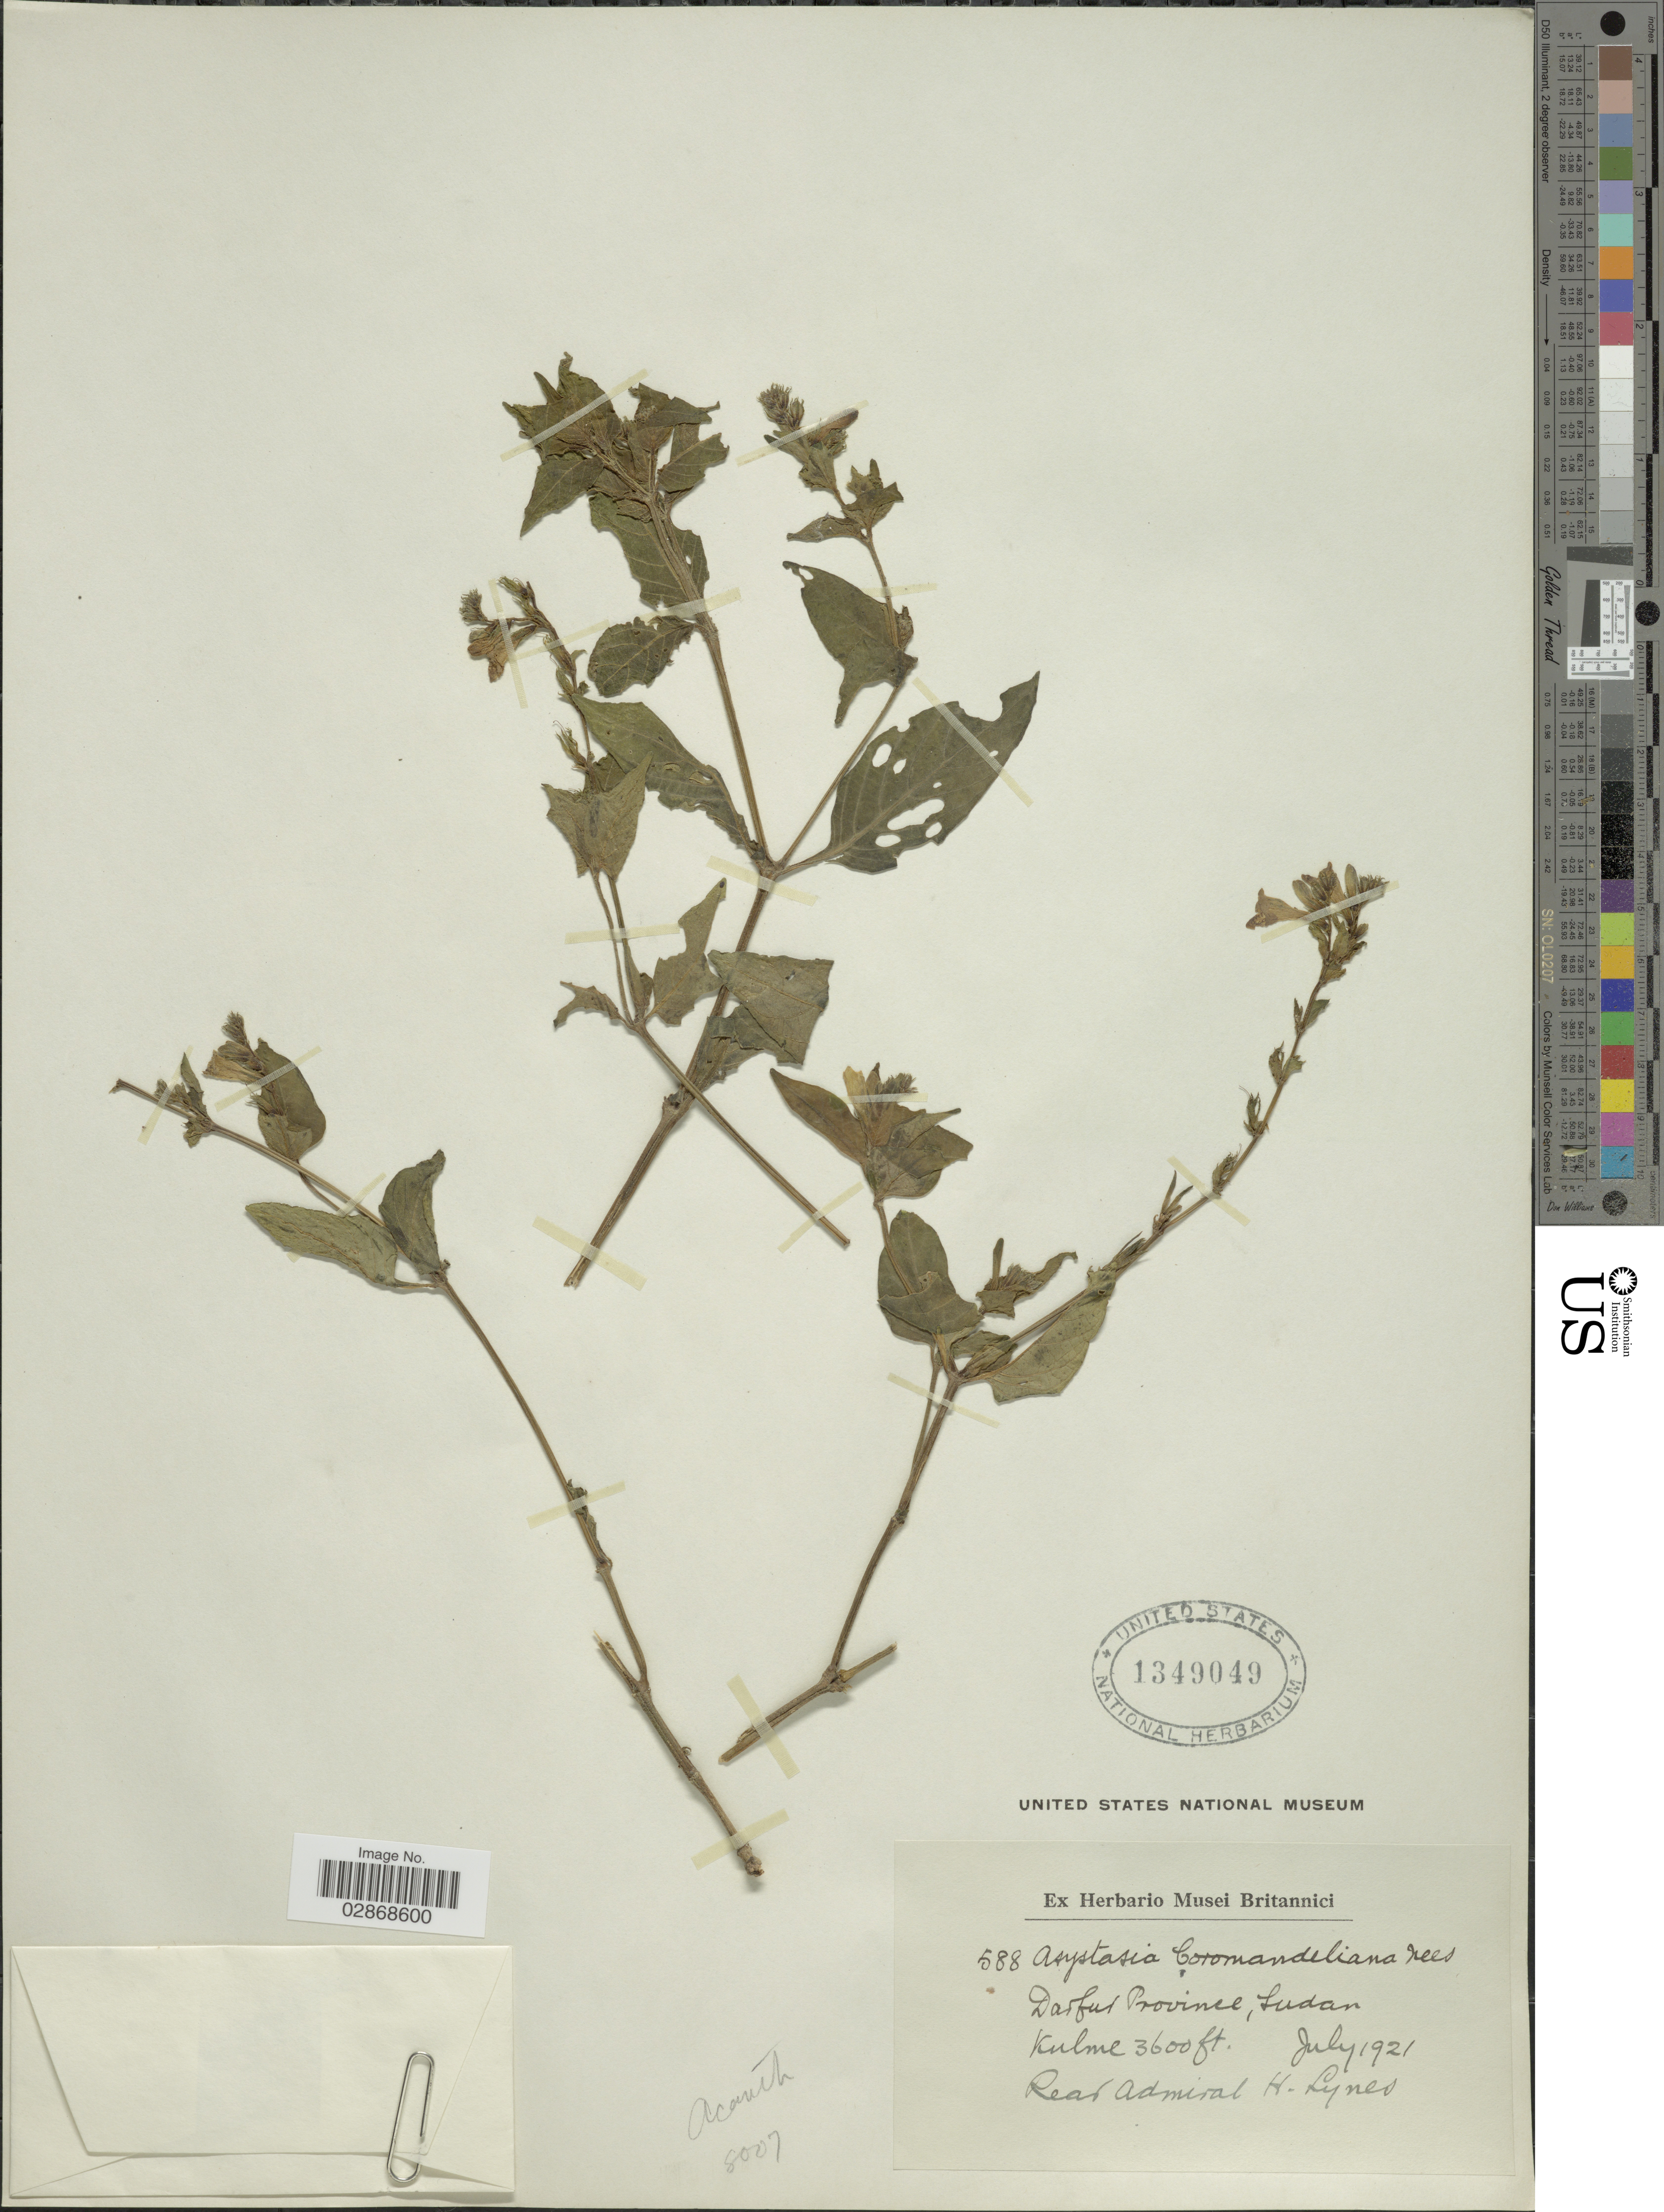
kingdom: Plantae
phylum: Tracheophyta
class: Magnoliopsida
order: Lamiales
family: Acanthaceae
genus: Asystasia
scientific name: Asystasia coromandeliana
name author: Nees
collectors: H. Lynes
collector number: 588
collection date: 1921-07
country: Sudan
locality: Darfur Province. Kulme.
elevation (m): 1097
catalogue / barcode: US 1349049